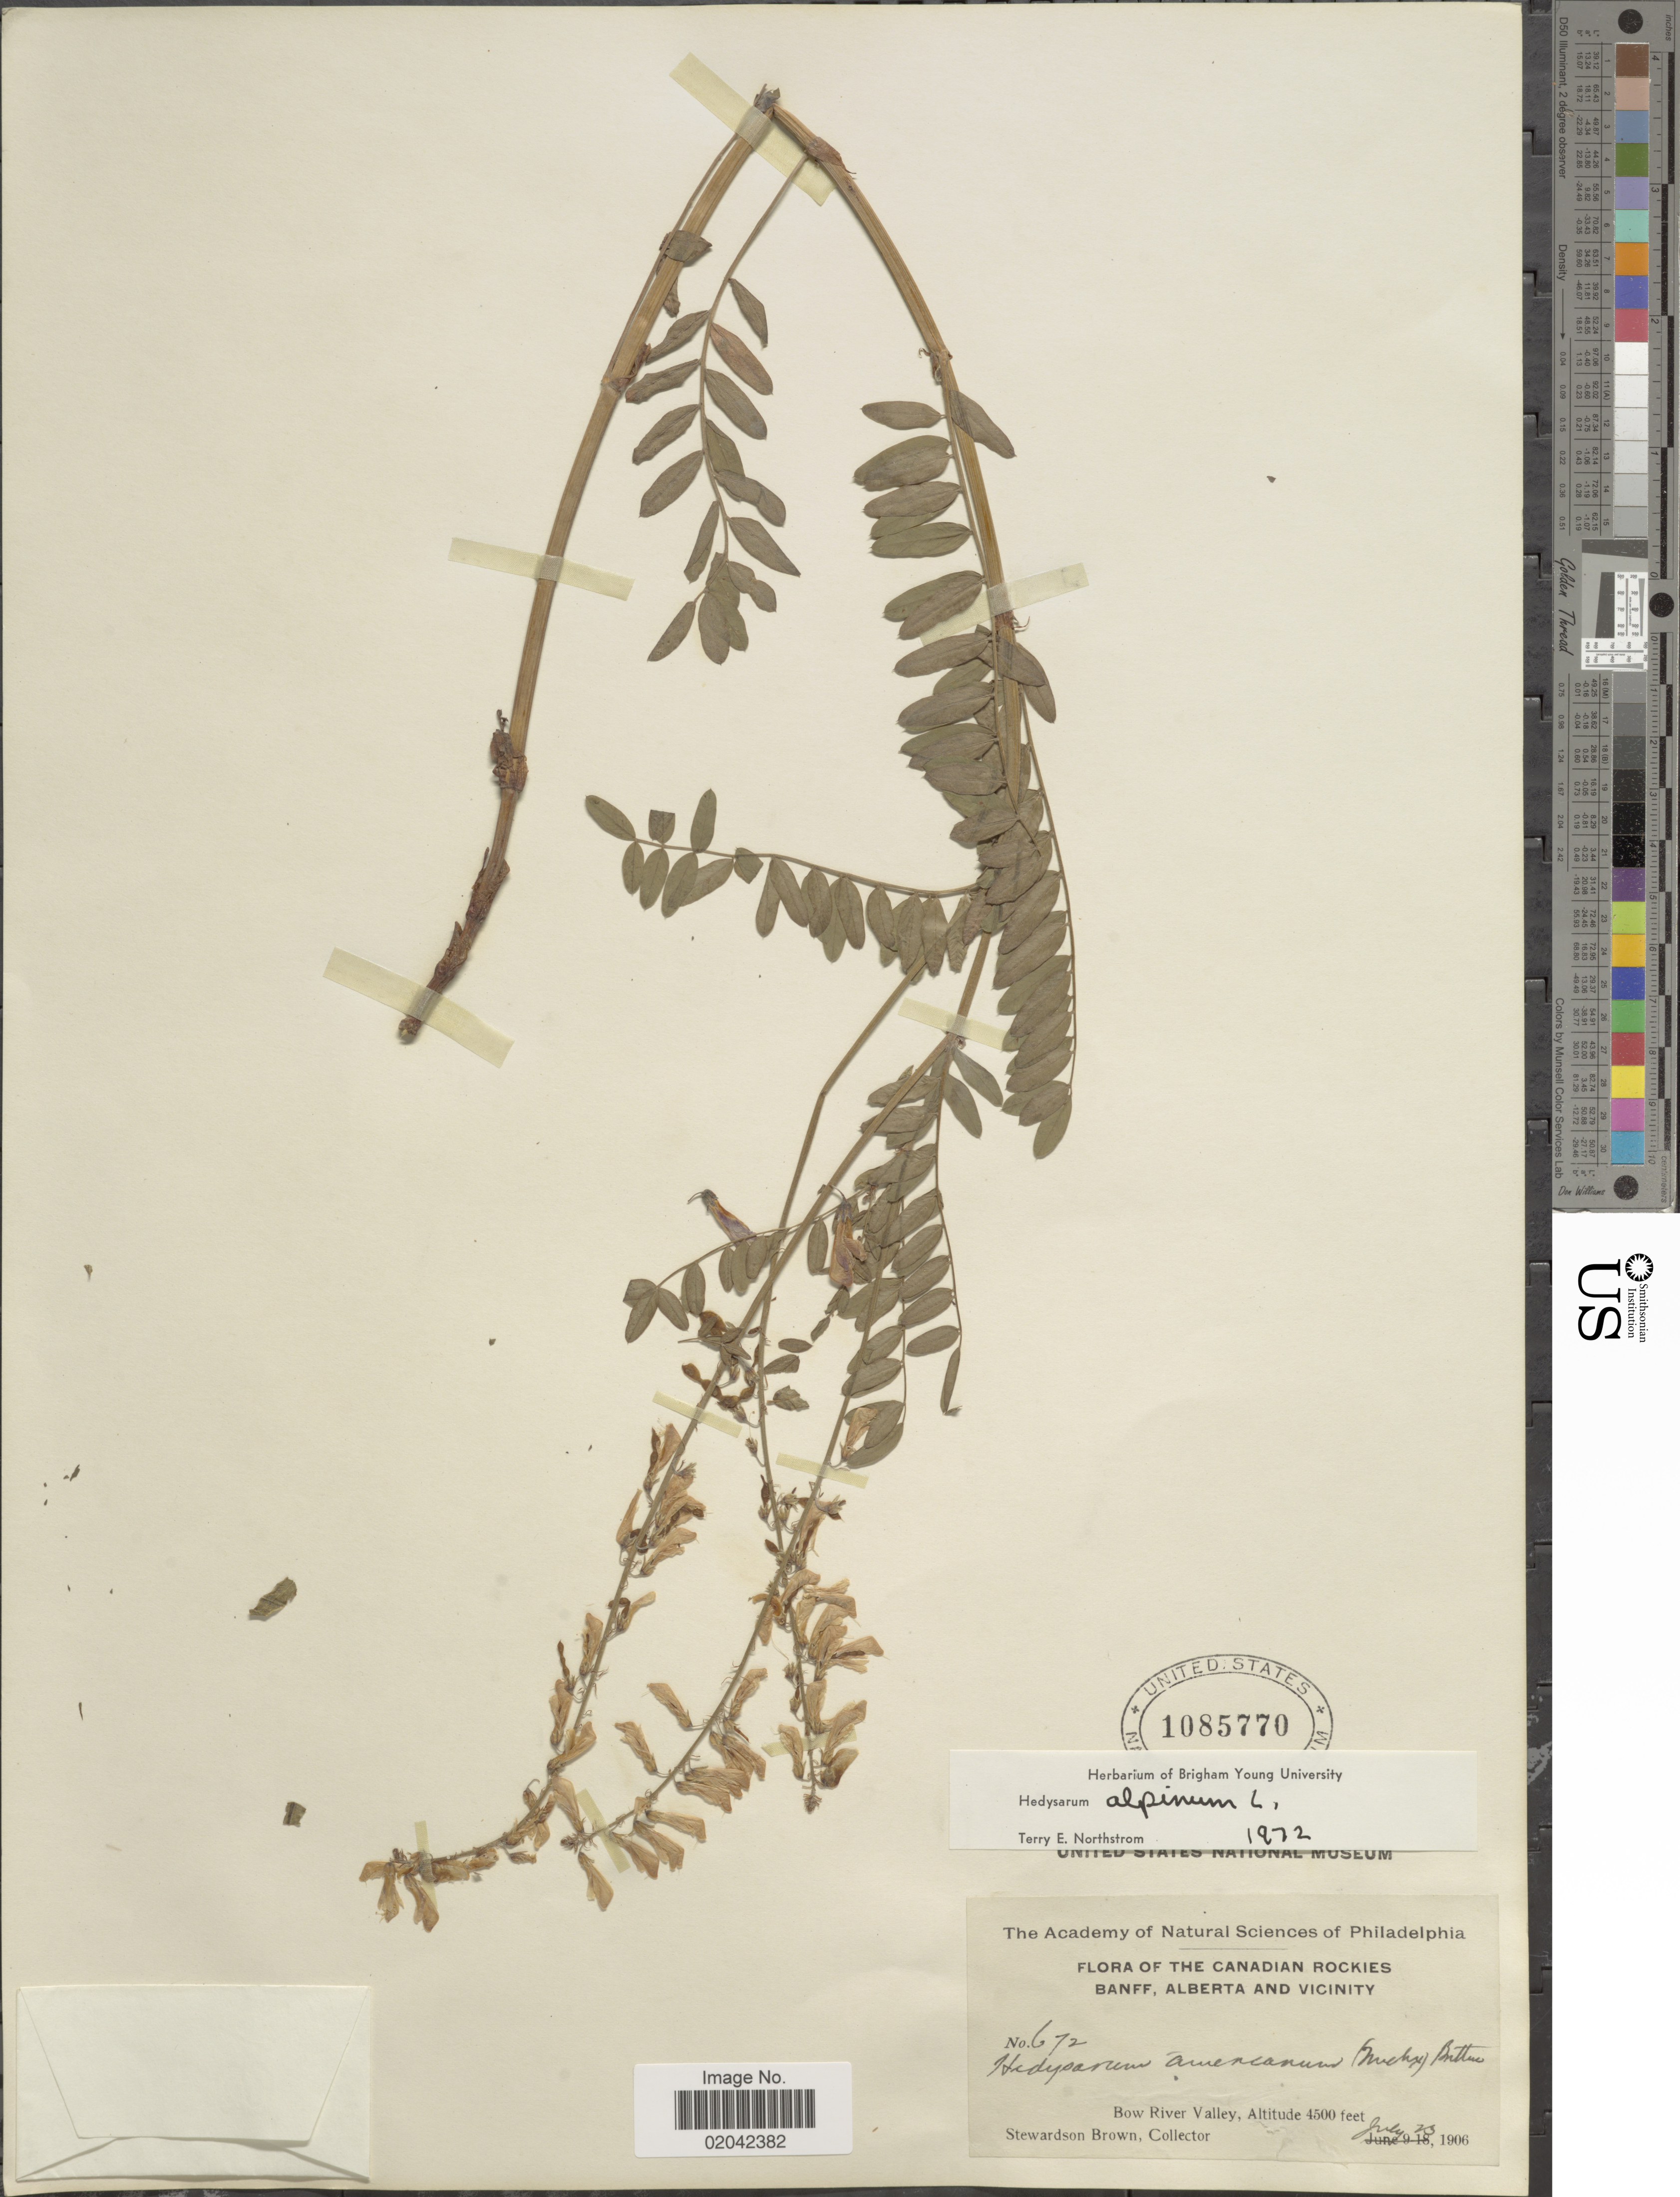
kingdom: Plantae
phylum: Tracheophyta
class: Magnoliopsida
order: Fabales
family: Fabaceae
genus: Hedysarum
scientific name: Hedysarum alpinum var. americanum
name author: Michx. ex Pursh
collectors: S. Brown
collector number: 672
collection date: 1906-07-23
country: Canada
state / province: Alberta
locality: Canadian Rockies, Banff, Alberta and Vicinity, Bow River Valley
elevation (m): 1372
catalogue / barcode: US 1085770